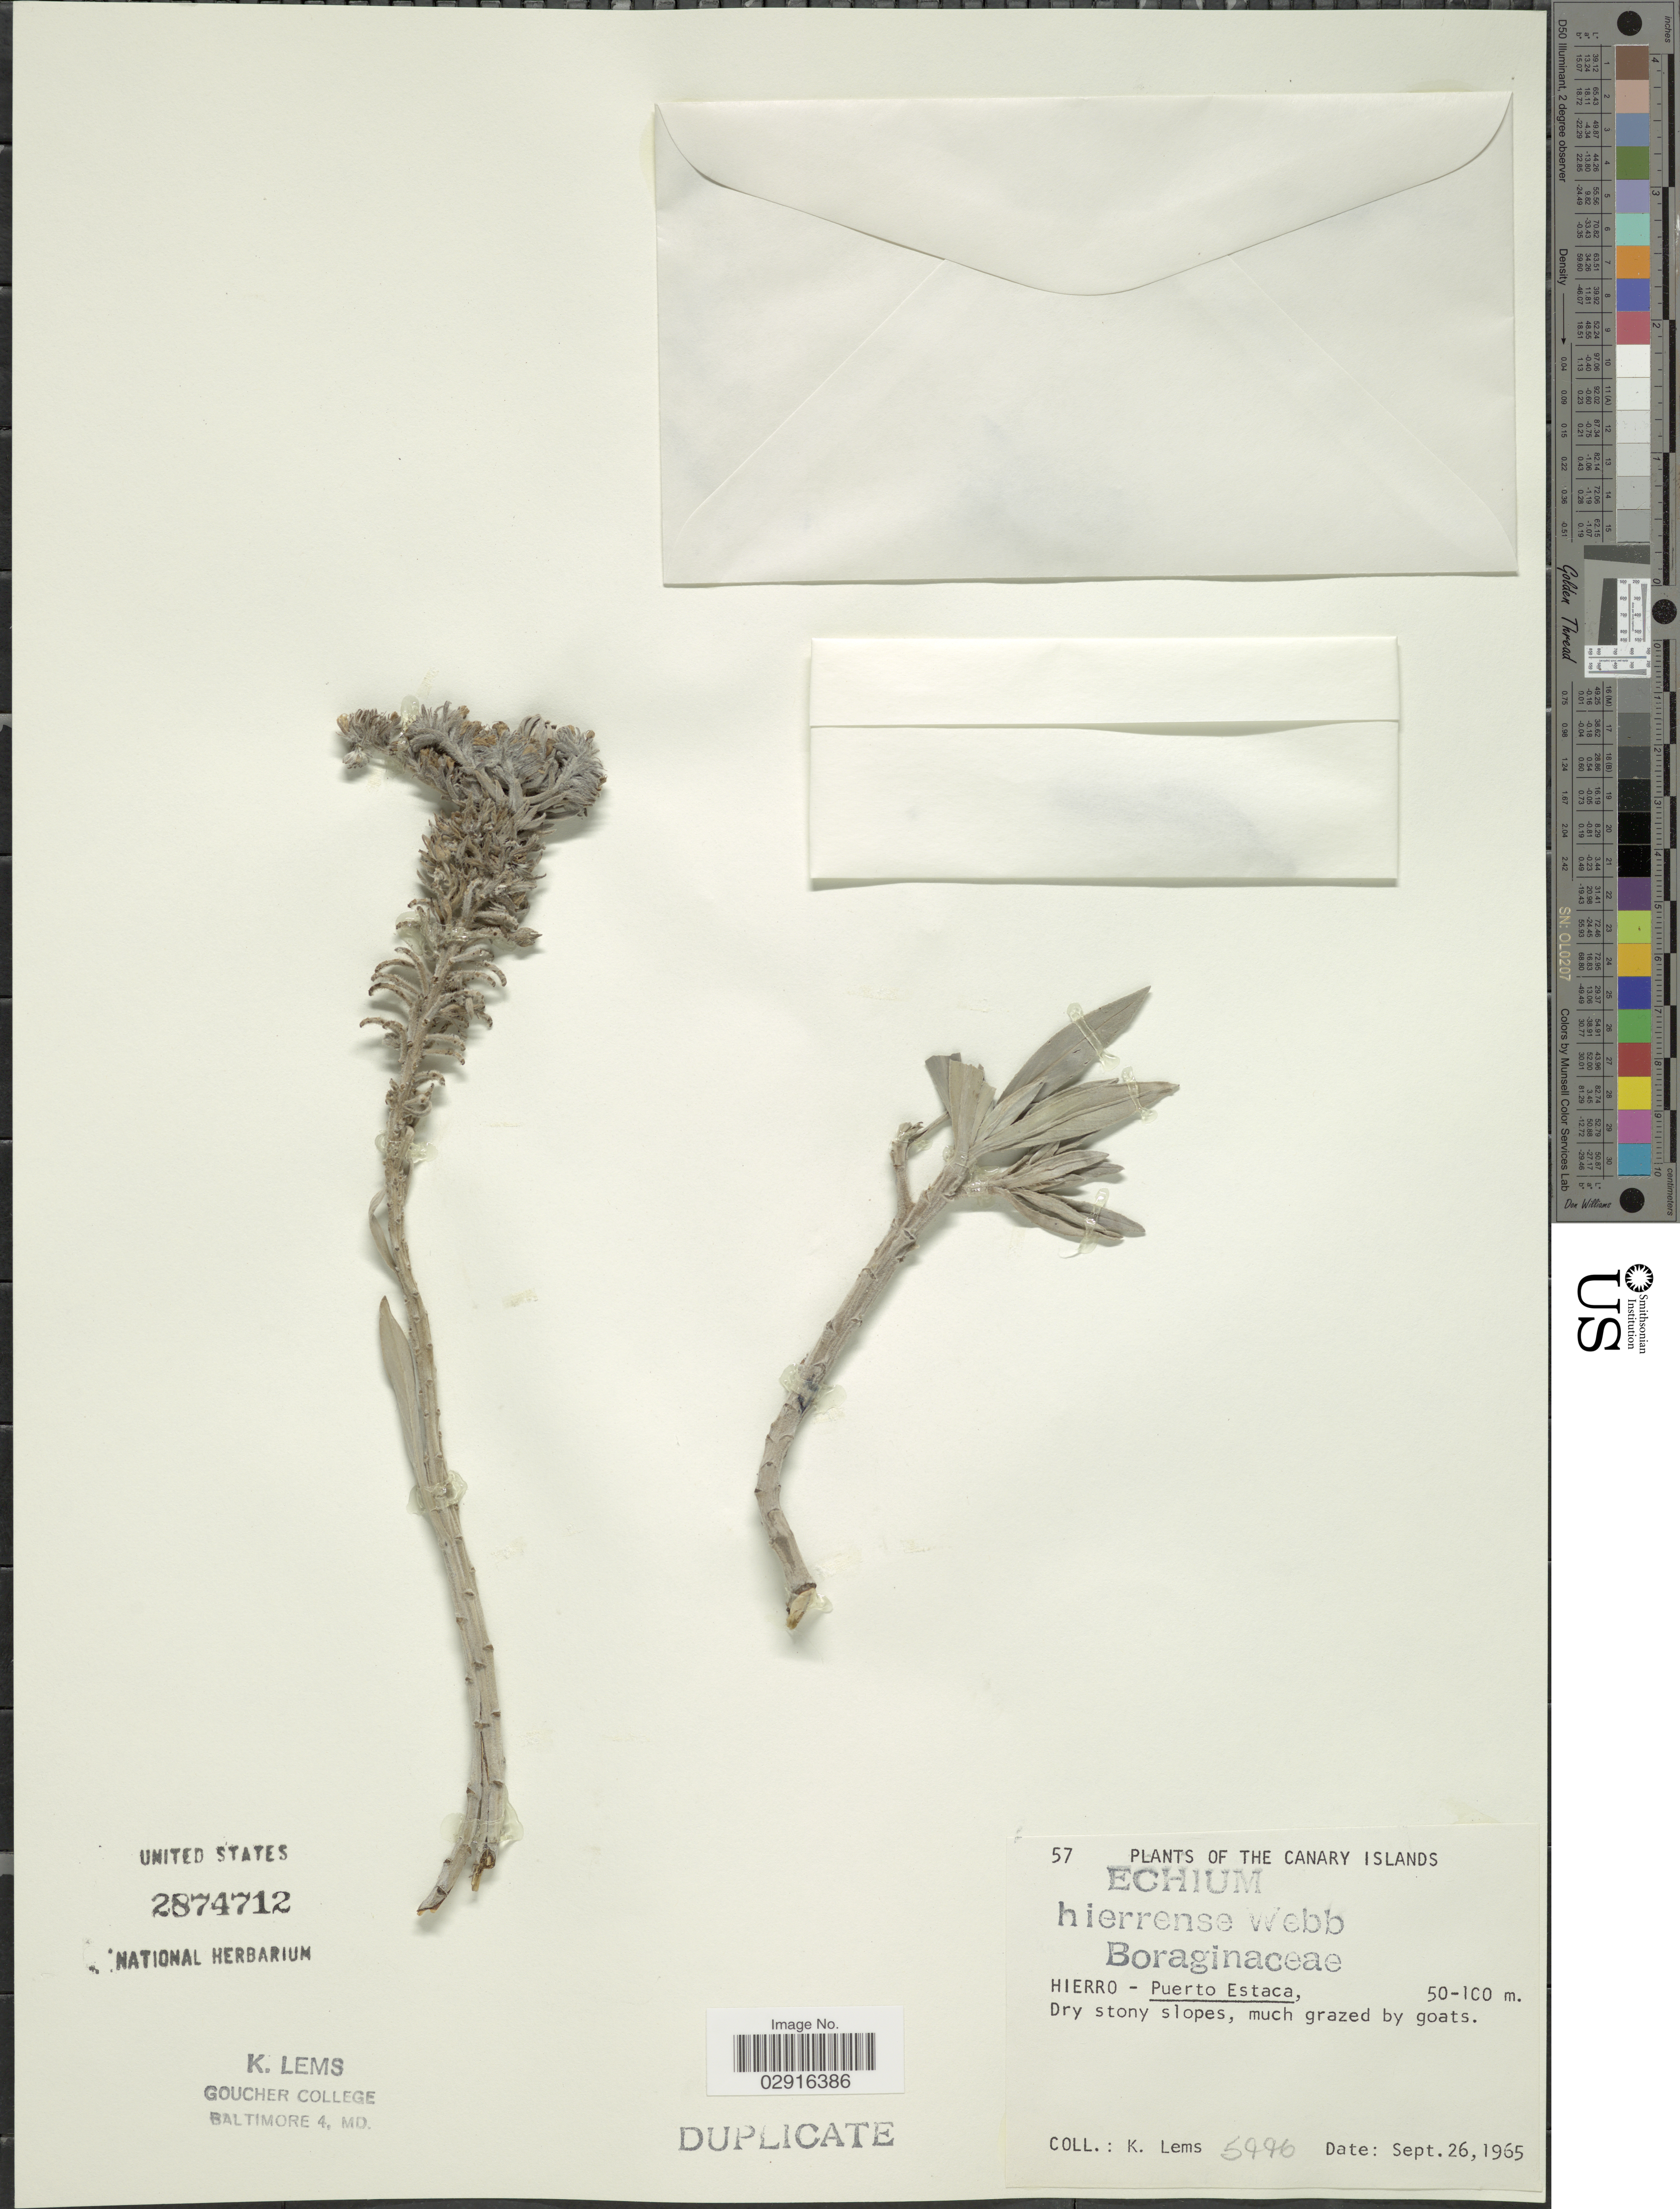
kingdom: Plantae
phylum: Tracheophyta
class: Magnoliopsida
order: Boraginales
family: Boraginaceae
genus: Echium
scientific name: Echium hierrense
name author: Webb ex Bolle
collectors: K. Lems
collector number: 5996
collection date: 1965-09-26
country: Spain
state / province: Canarias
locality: Canary Islands. Hierro - Puerto Estaca.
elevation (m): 50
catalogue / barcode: US 2874712